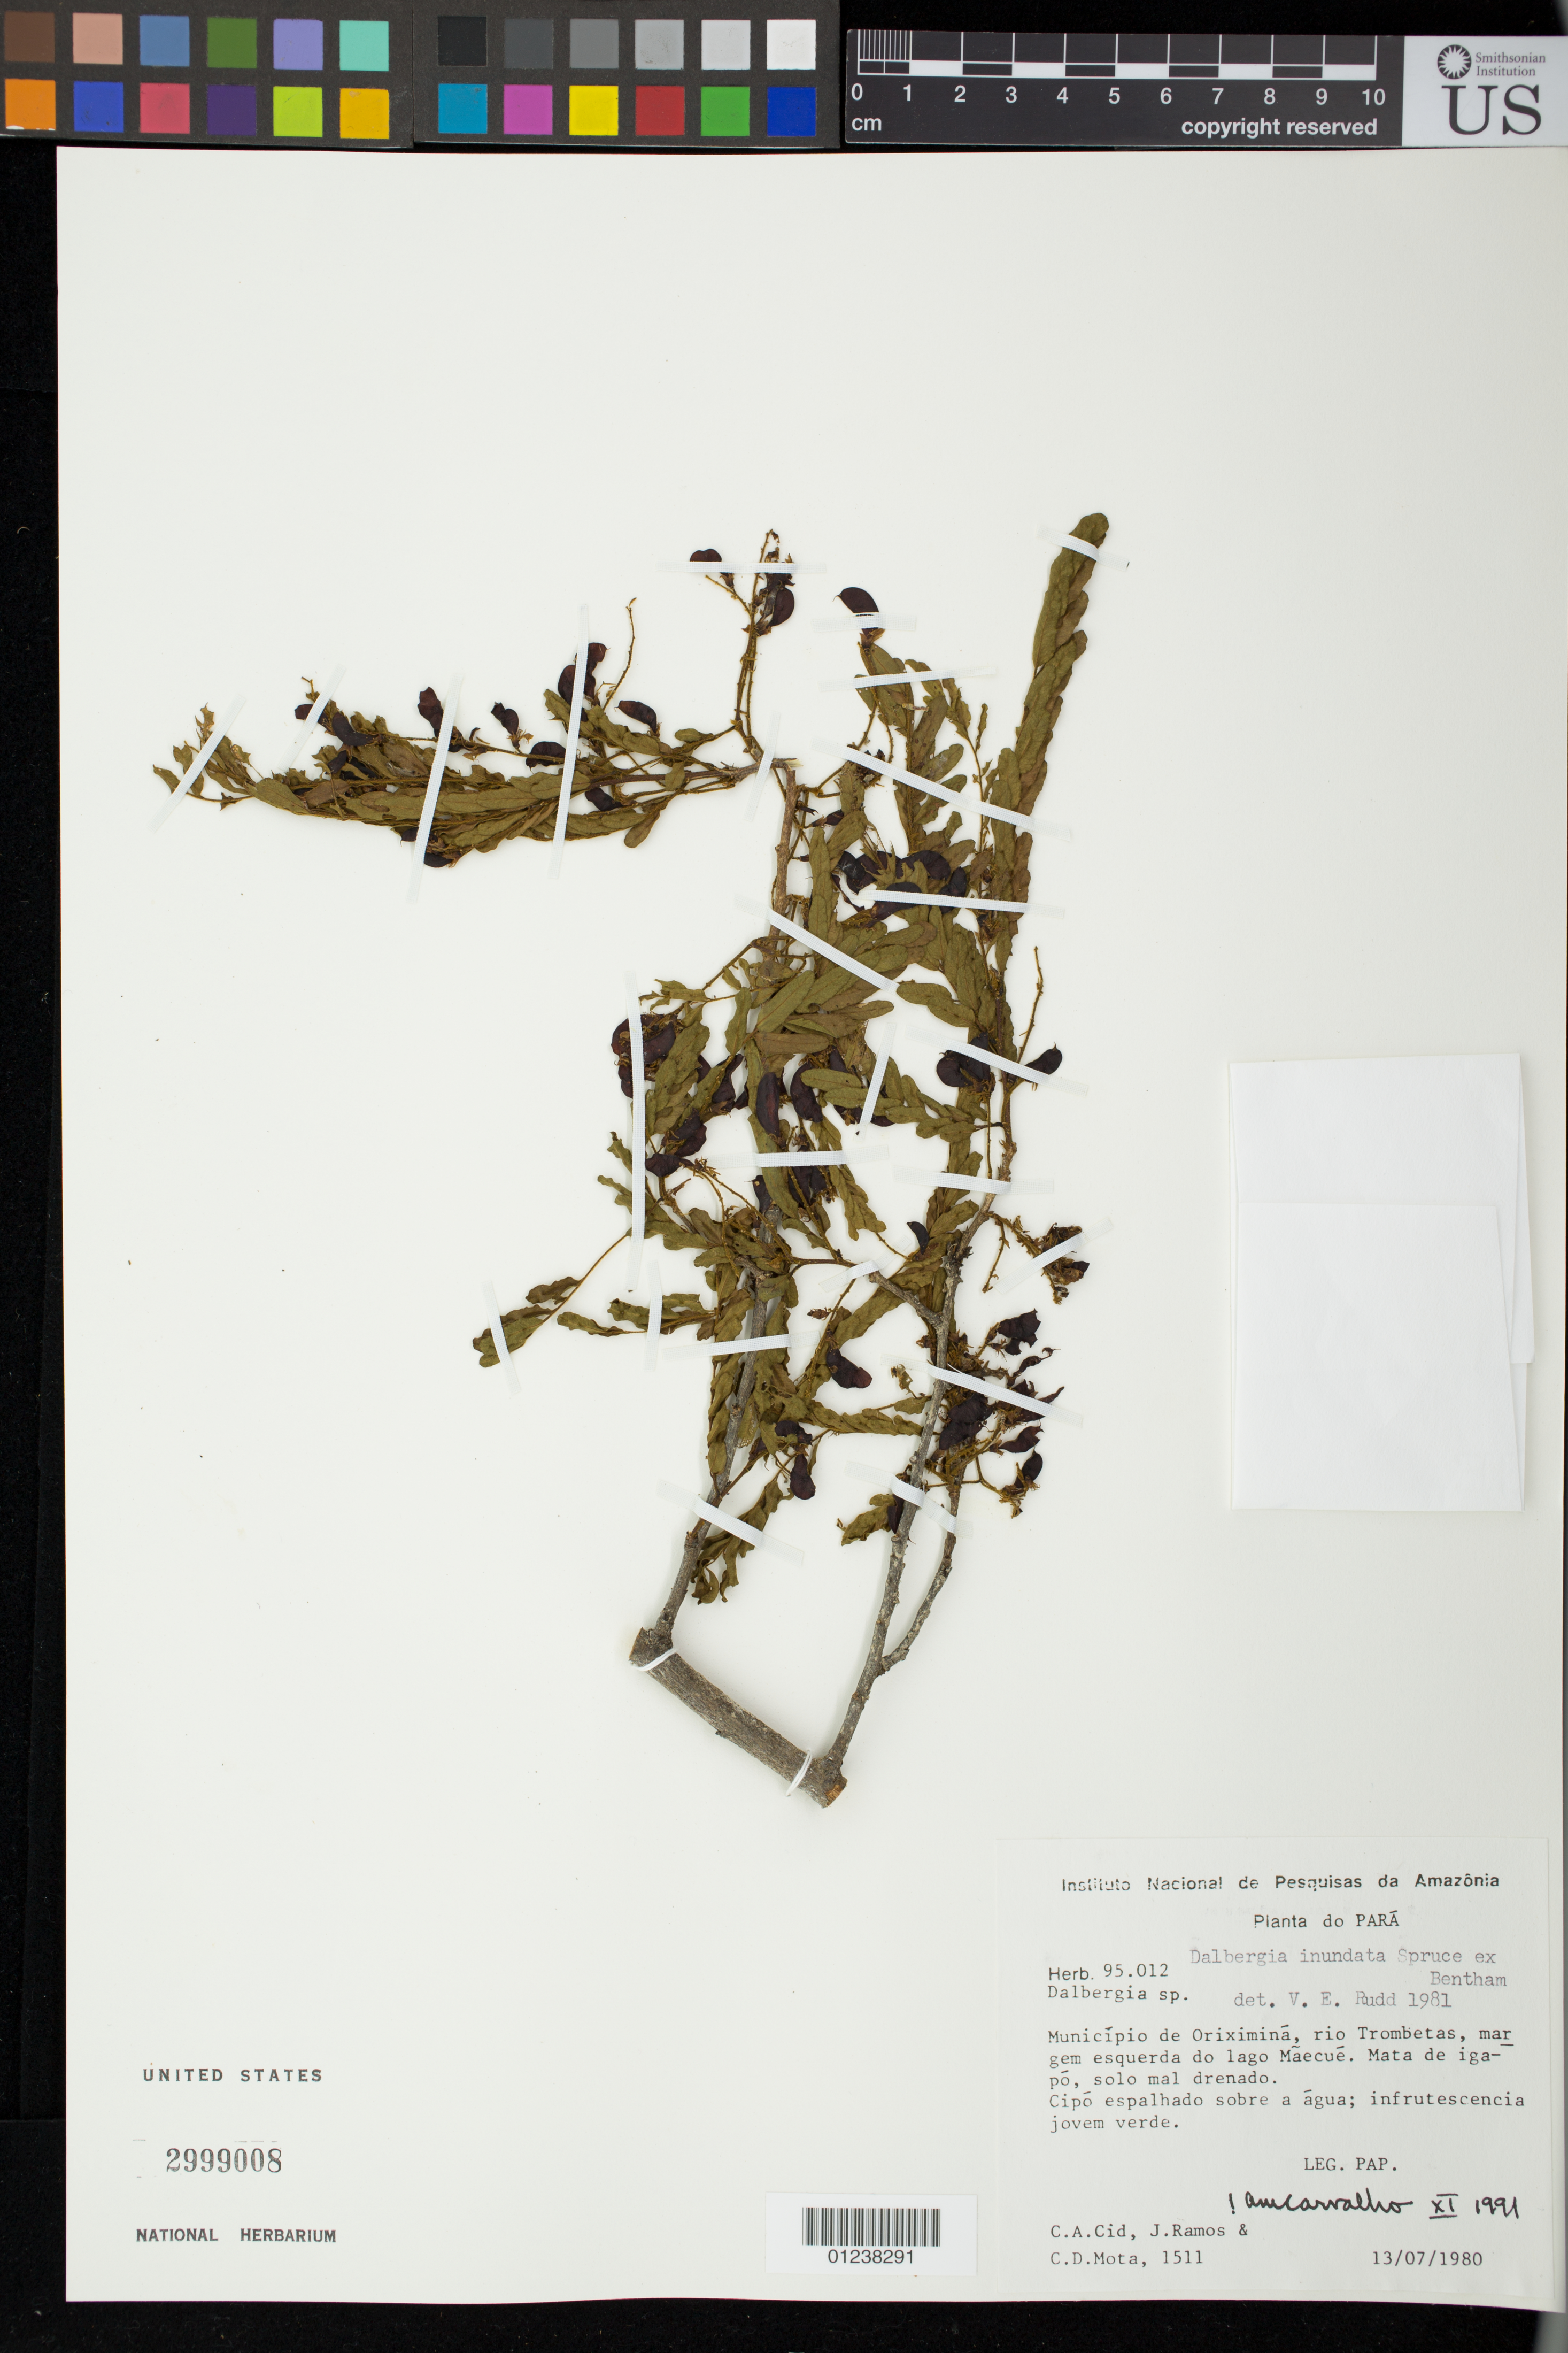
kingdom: Plantae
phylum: Tracheophyta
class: Magnoliopsida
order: Fabales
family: Fabaceae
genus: Dalbergia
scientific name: Dalbergia inundata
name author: Benth.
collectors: C. A. Cid Ferreira, J. Ramos & C. D. Mota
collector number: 1511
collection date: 1980-07-13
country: Brazil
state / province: Para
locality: Municipio de Oriximina, rio Trombetas, margem esquerda do lago Maecue.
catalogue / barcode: US 2999008